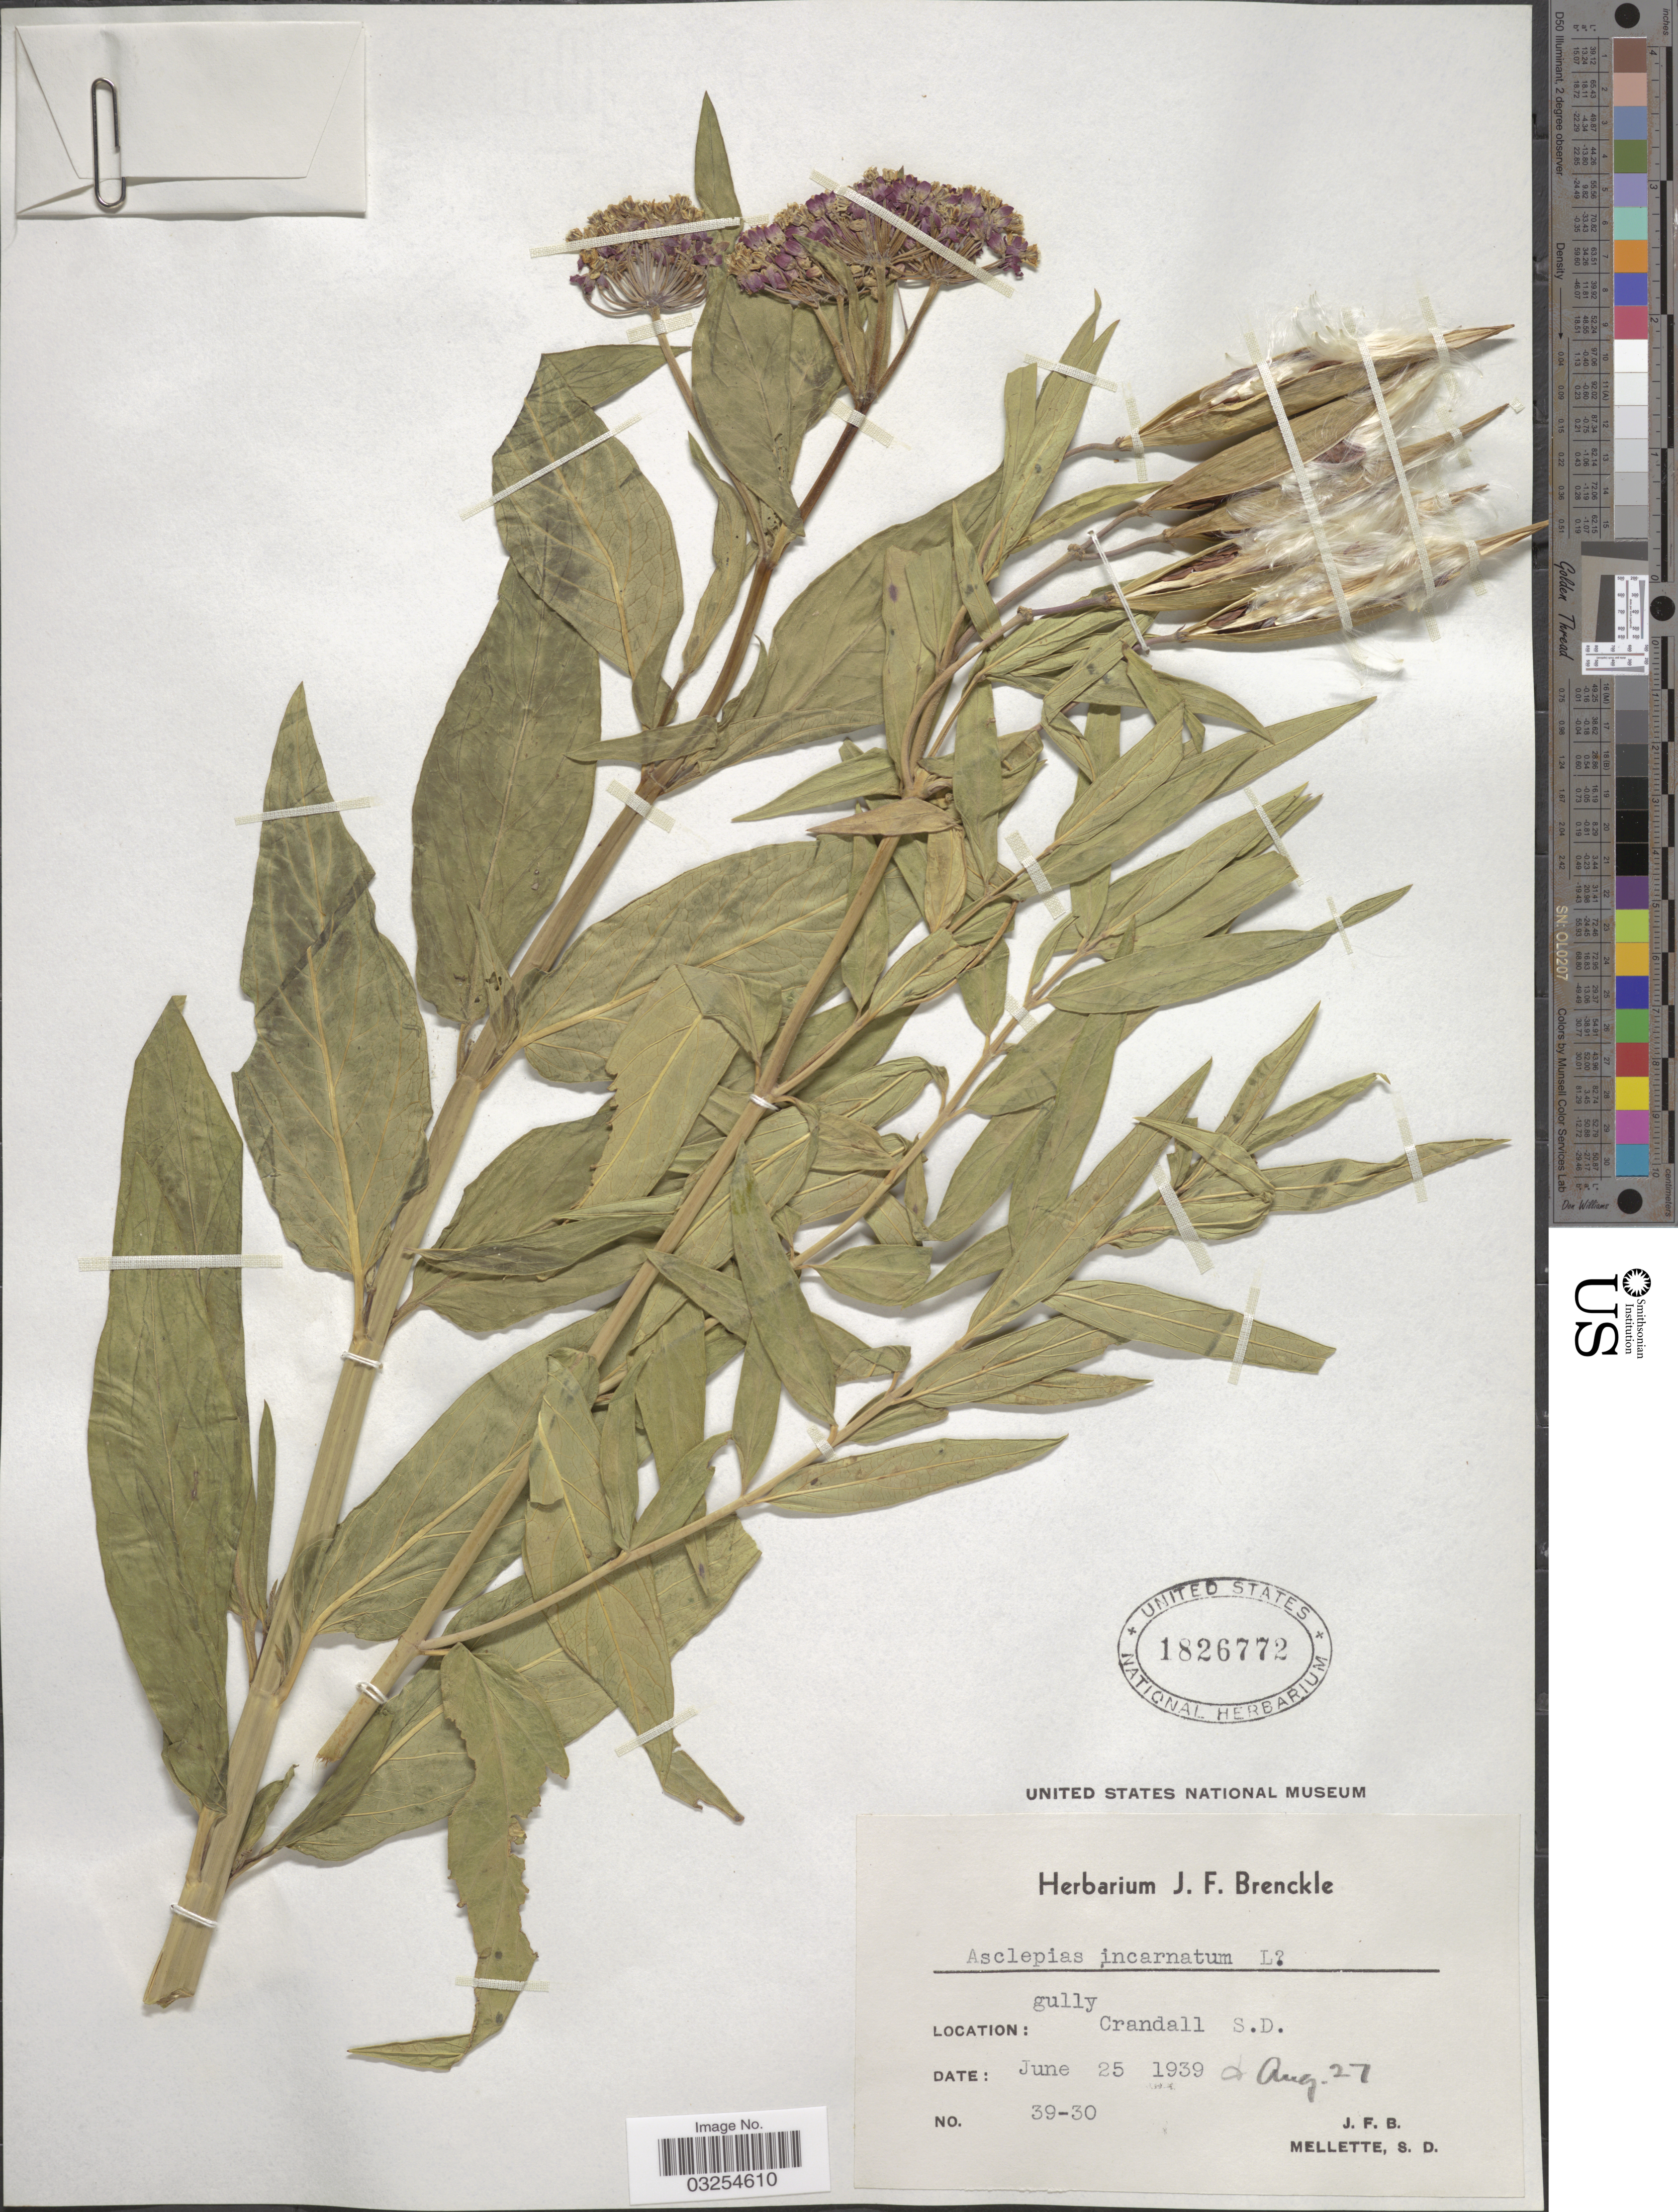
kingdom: Plantae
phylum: Tracheophyta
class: Magnoliopsida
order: Gentianales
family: Apocynaceae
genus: Asclepias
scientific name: Asclepias incarnata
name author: L.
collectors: J. Brenckle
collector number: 39-30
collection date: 1939-06-25/1939-08-27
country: United States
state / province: South Dakota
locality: Gully Crandall, S.D.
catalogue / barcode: US 1826772